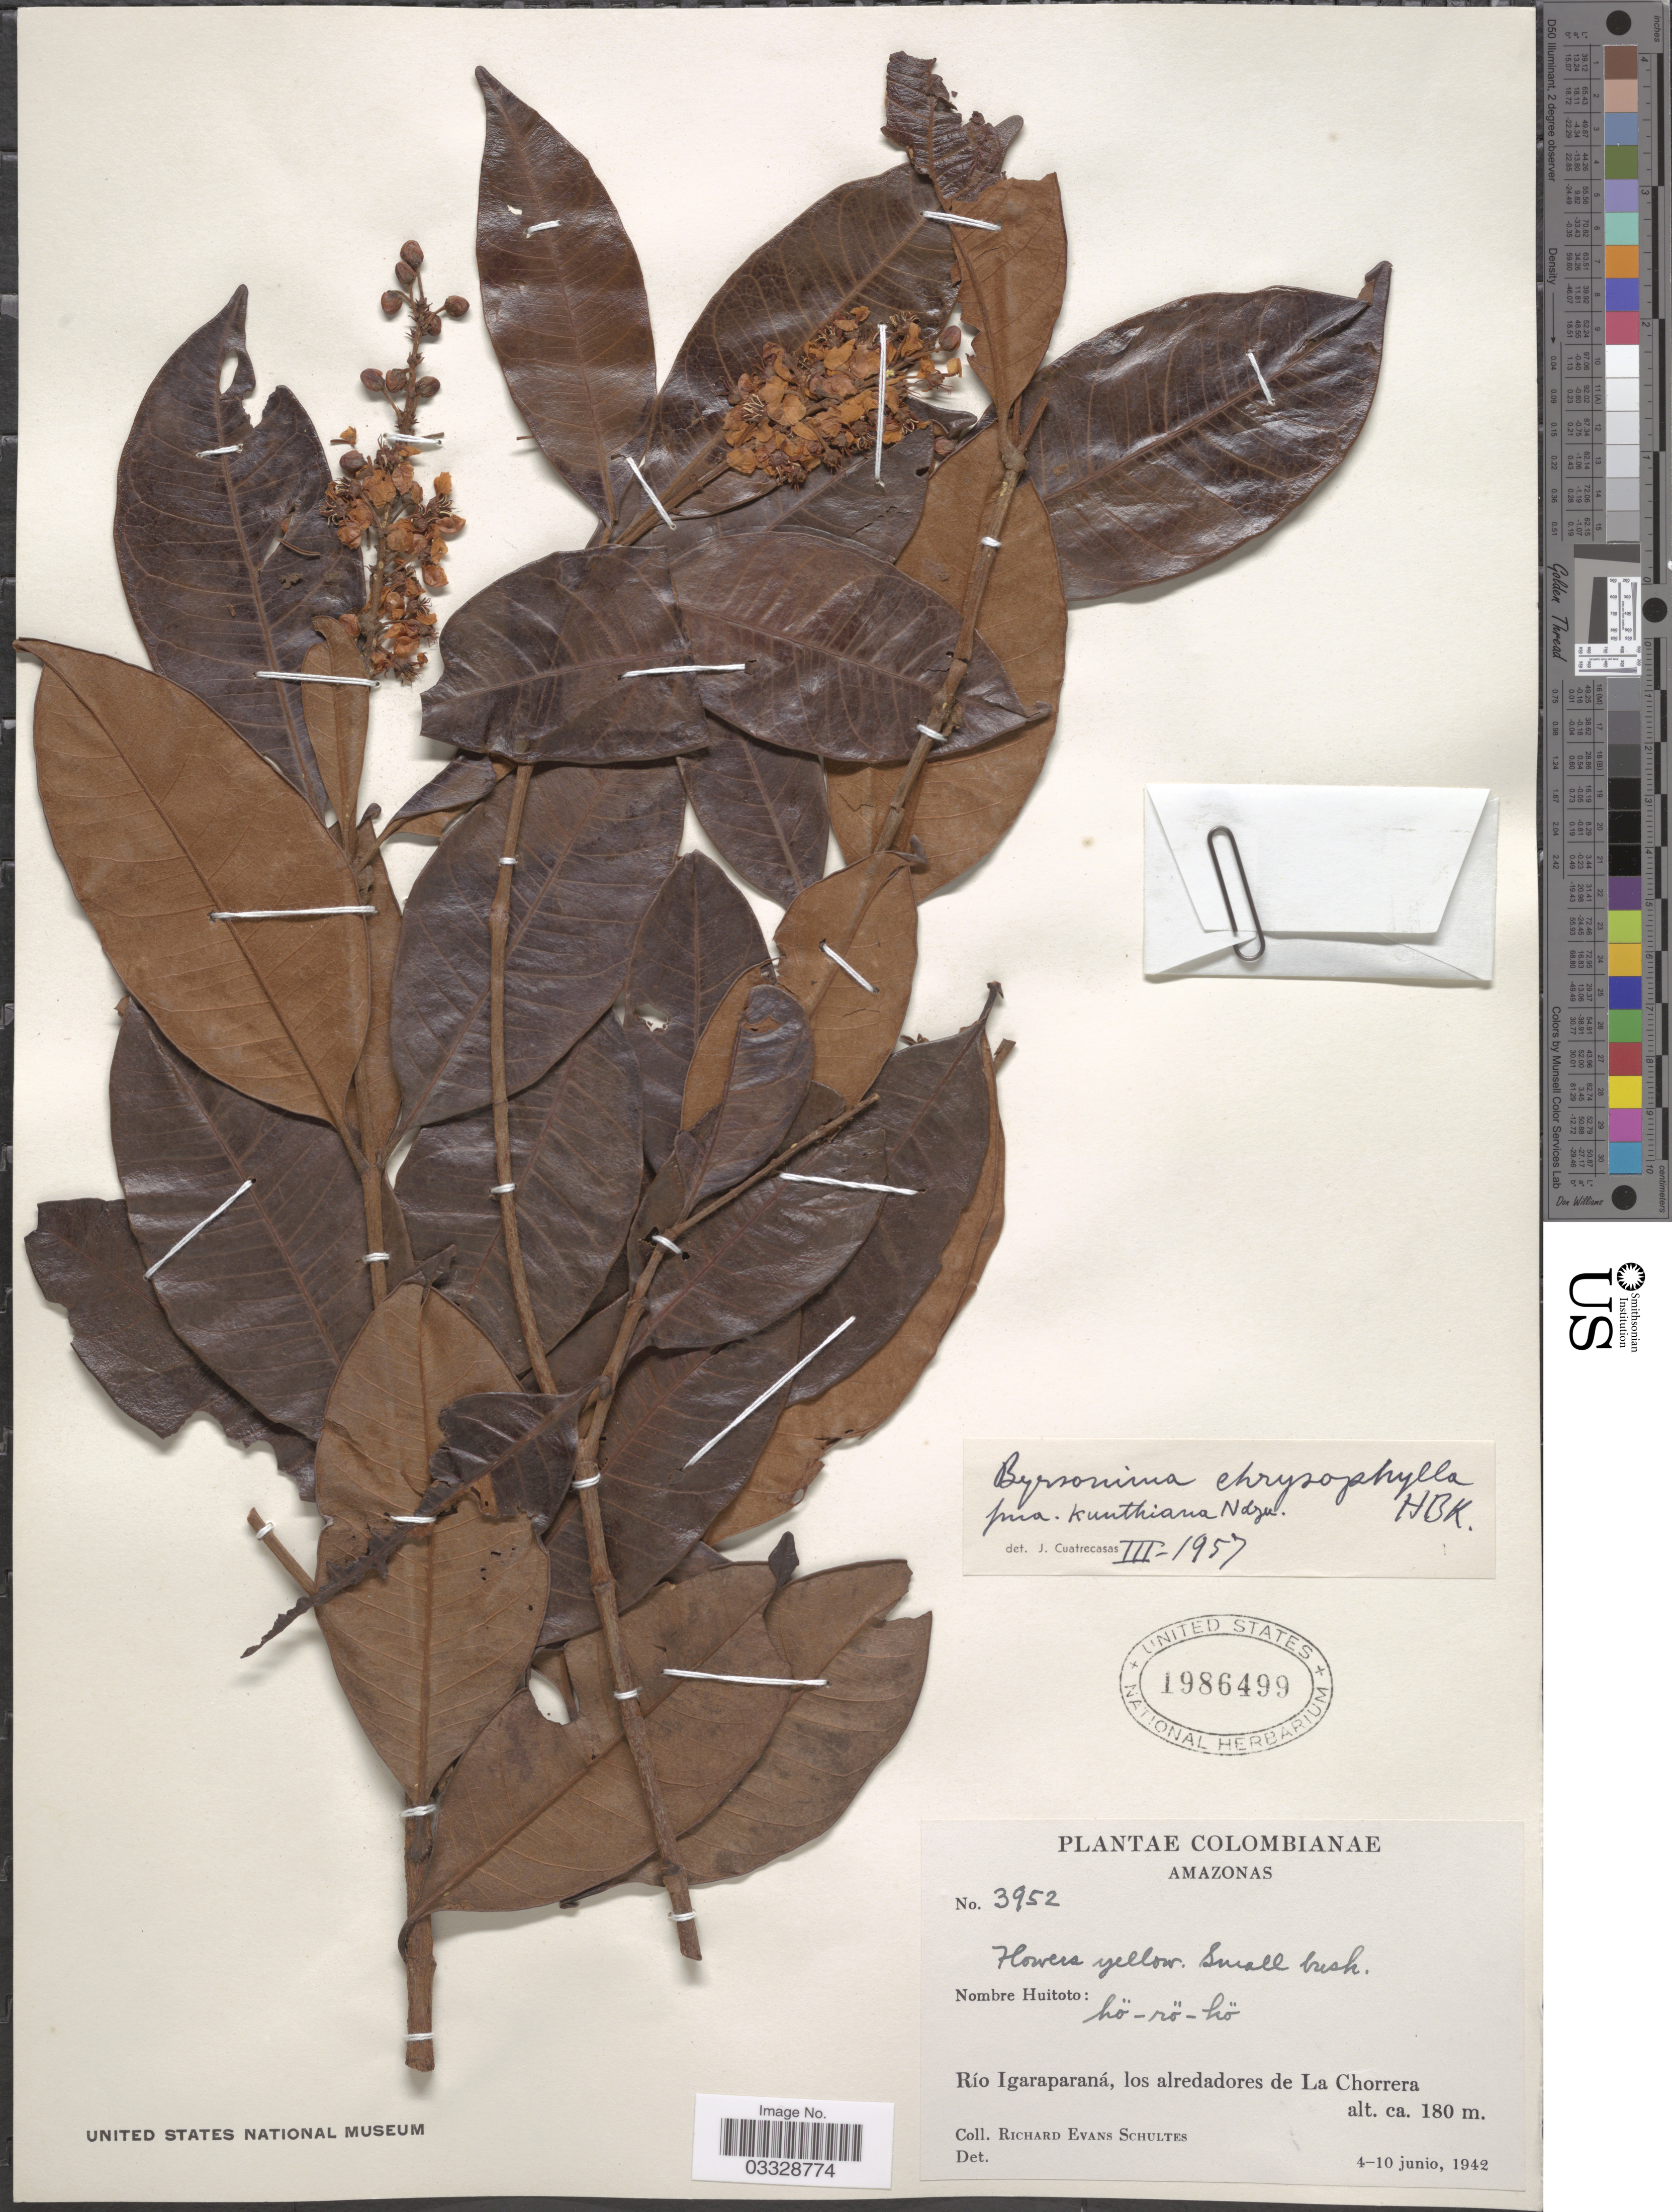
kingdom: Plantae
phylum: Tracheophyta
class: Magnoliopsida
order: Malpighiales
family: Malpighiaceae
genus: Byrsonima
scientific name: Byrsonima chrysophylla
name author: Kunth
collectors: R. E. Schultes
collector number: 3952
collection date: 1942-06-04/1942-06-10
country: Colombia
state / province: Amazônas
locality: Río Igaraparaná, los alredadores de La Chorrera.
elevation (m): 180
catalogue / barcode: US 1986499